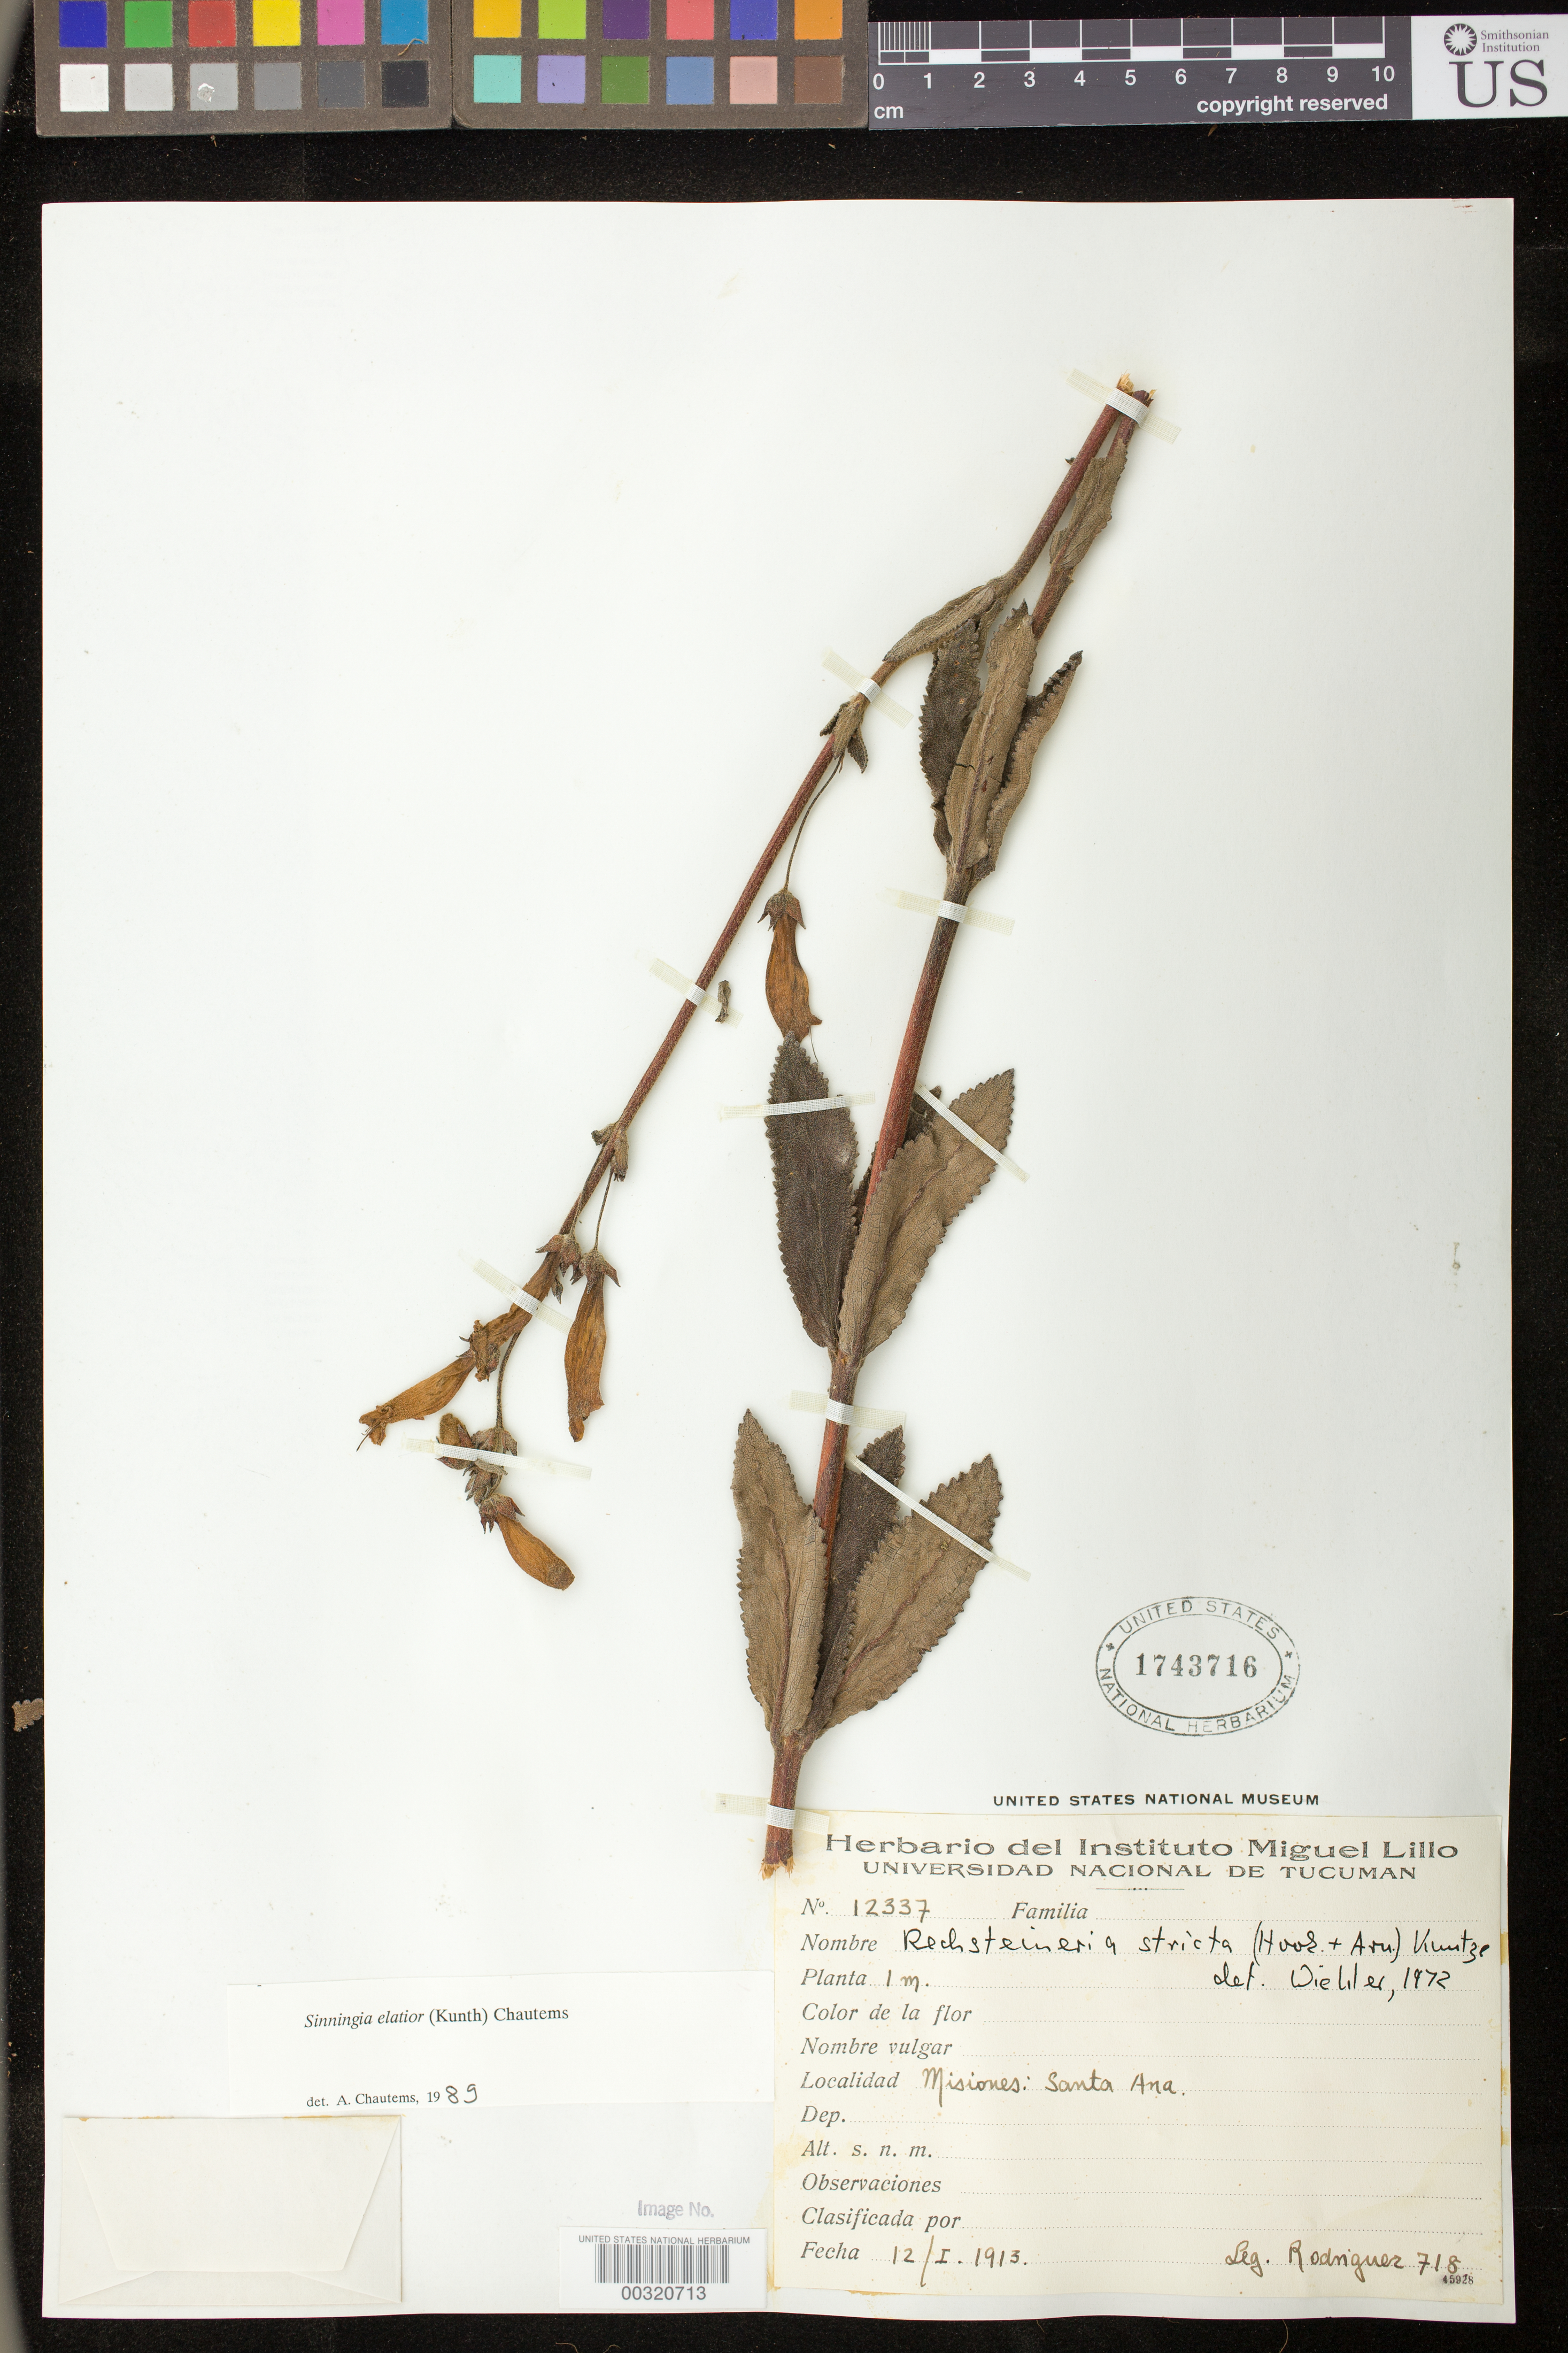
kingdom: Plantae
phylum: Tracheophyta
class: Magnoliopsida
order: Lamiales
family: Gesneriaceae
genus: Sinningia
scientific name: Sinningia elatior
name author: (Kunth) Chautems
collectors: D. Rodriguez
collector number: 718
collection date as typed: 12 Jan 1913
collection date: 1913-01-12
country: Argentina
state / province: Misiones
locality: Santa Ana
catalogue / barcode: US 1743716